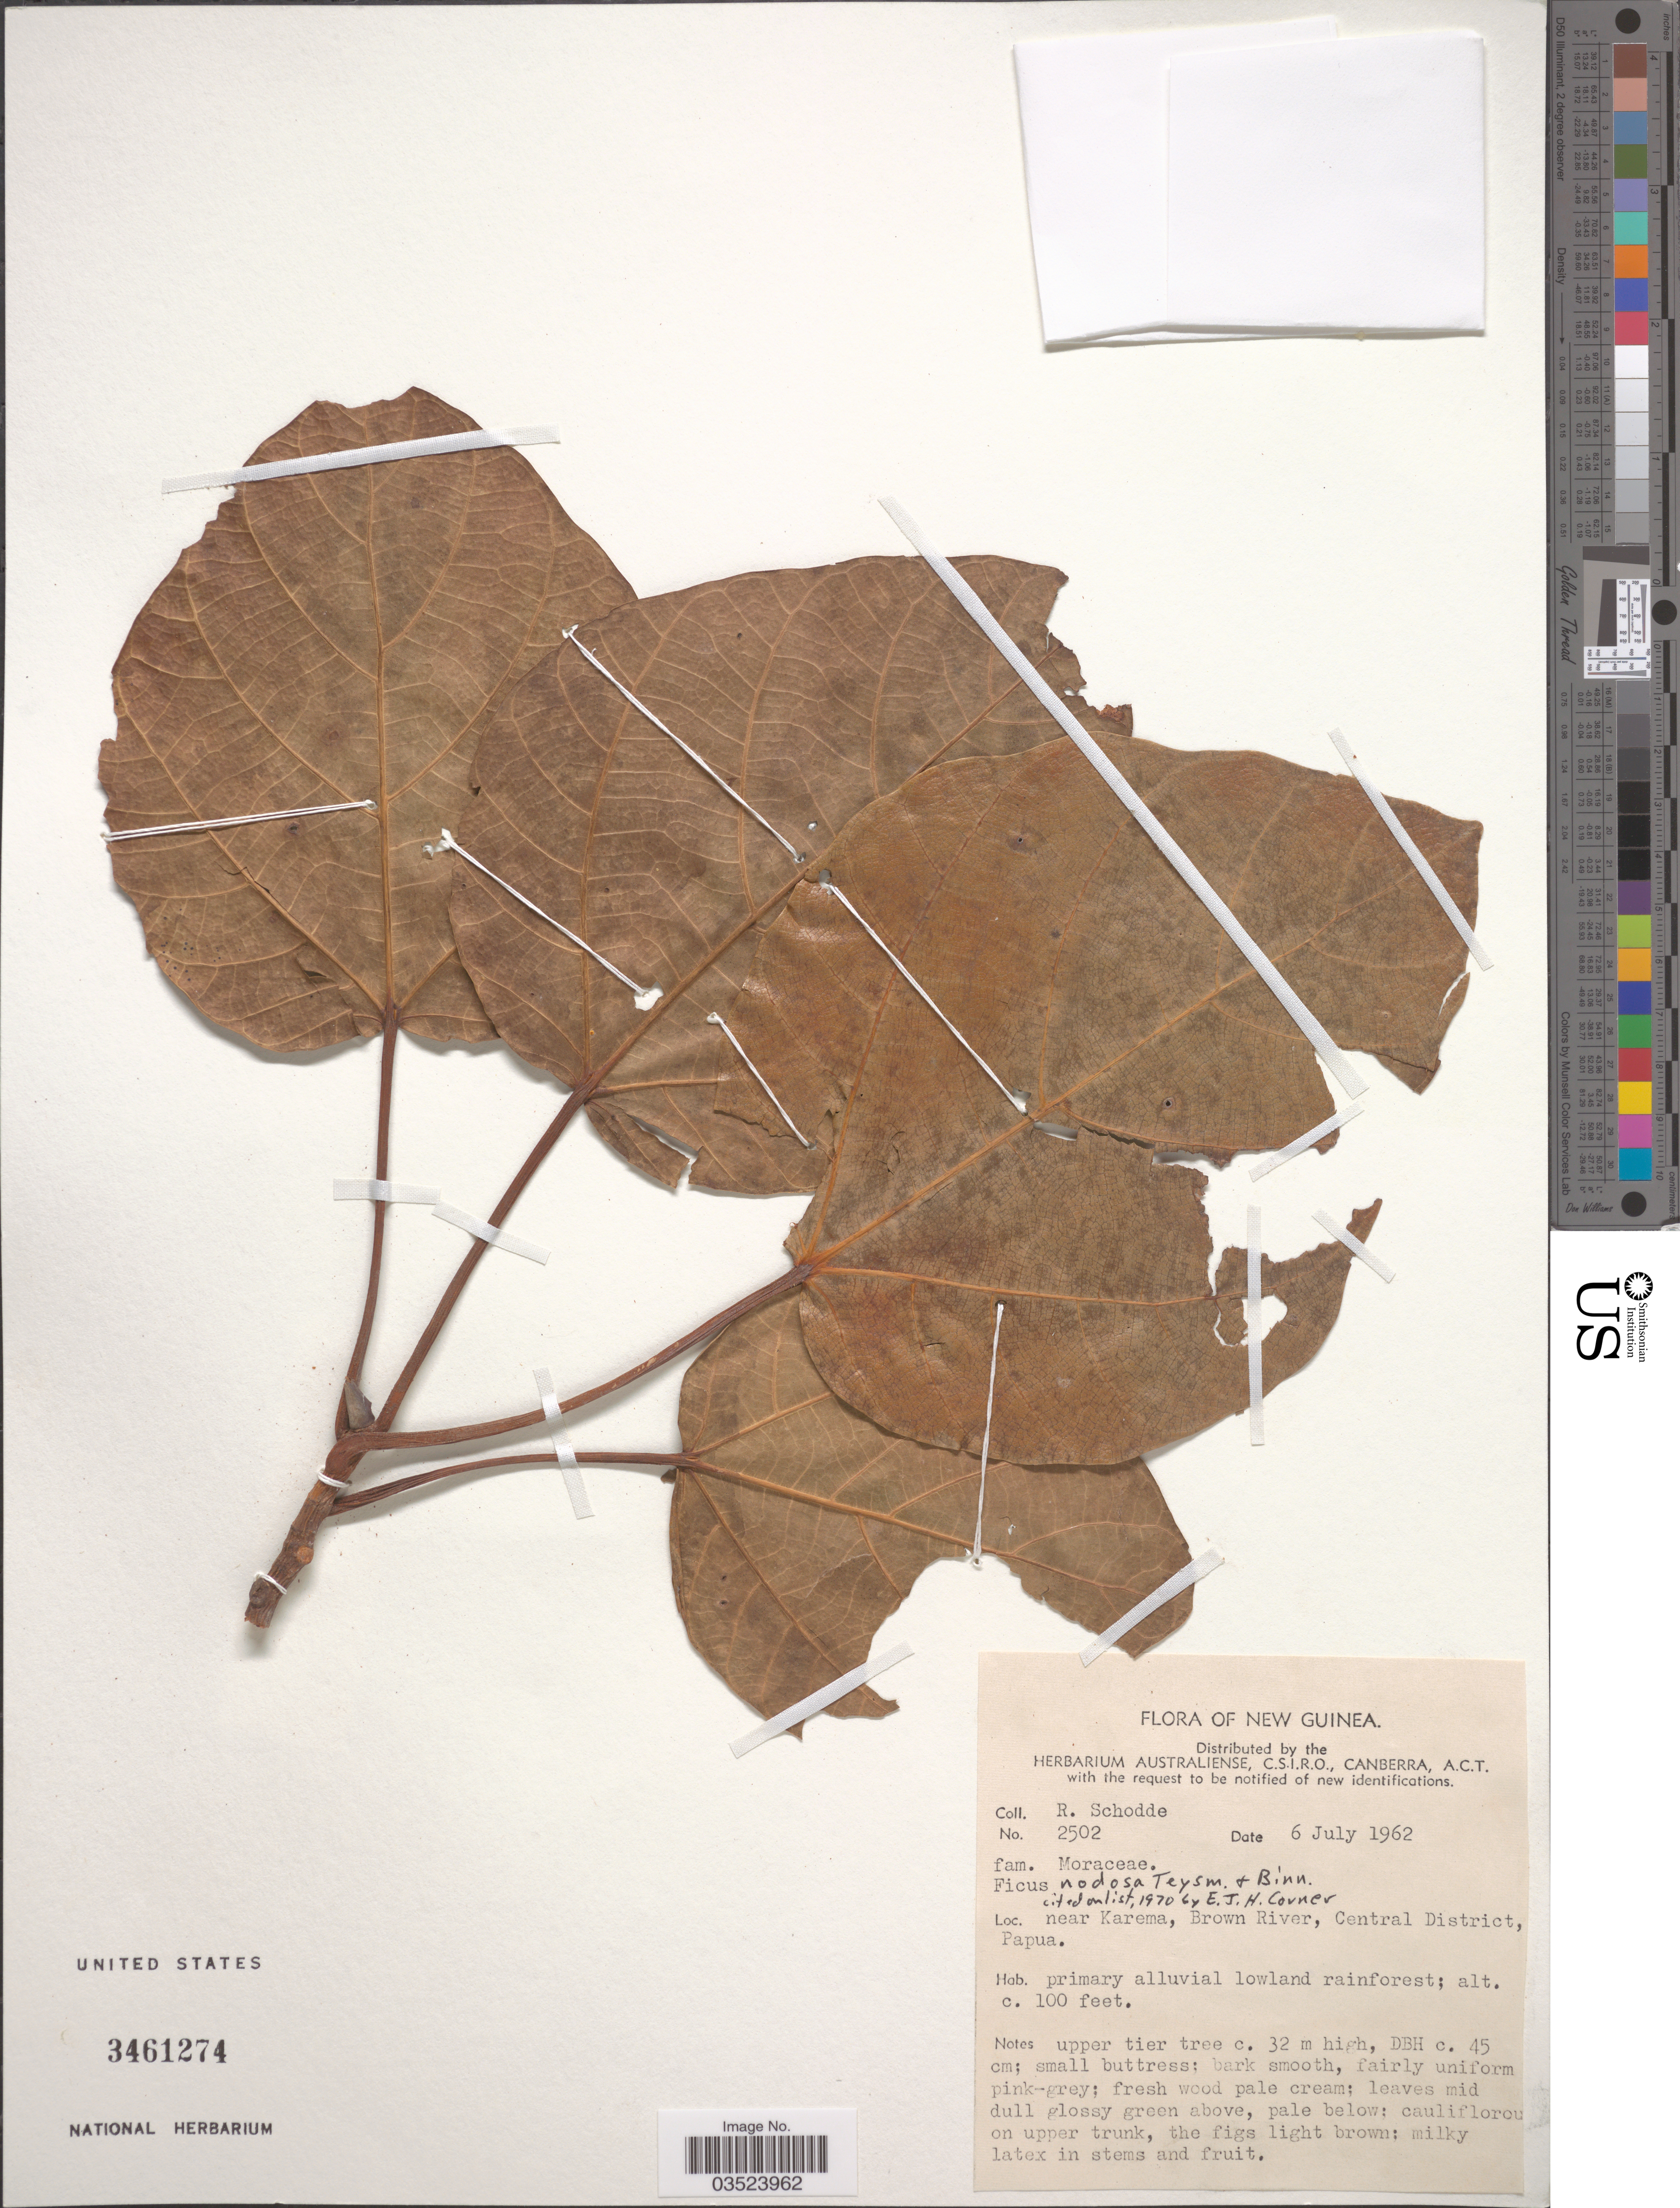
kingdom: Plantae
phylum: Tracheophyta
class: Magnoliopsida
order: Rosales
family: Moraceae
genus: Ficus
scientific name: Ficus nodosa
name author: Teijsm. & Binn.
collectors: R. Schodde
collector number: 2502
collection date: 1962-07-06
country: Papua New Guinea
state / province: Central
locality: New Guinea. Near Karema, Brown River, Central District.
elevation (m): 30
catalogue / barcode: US 3461274